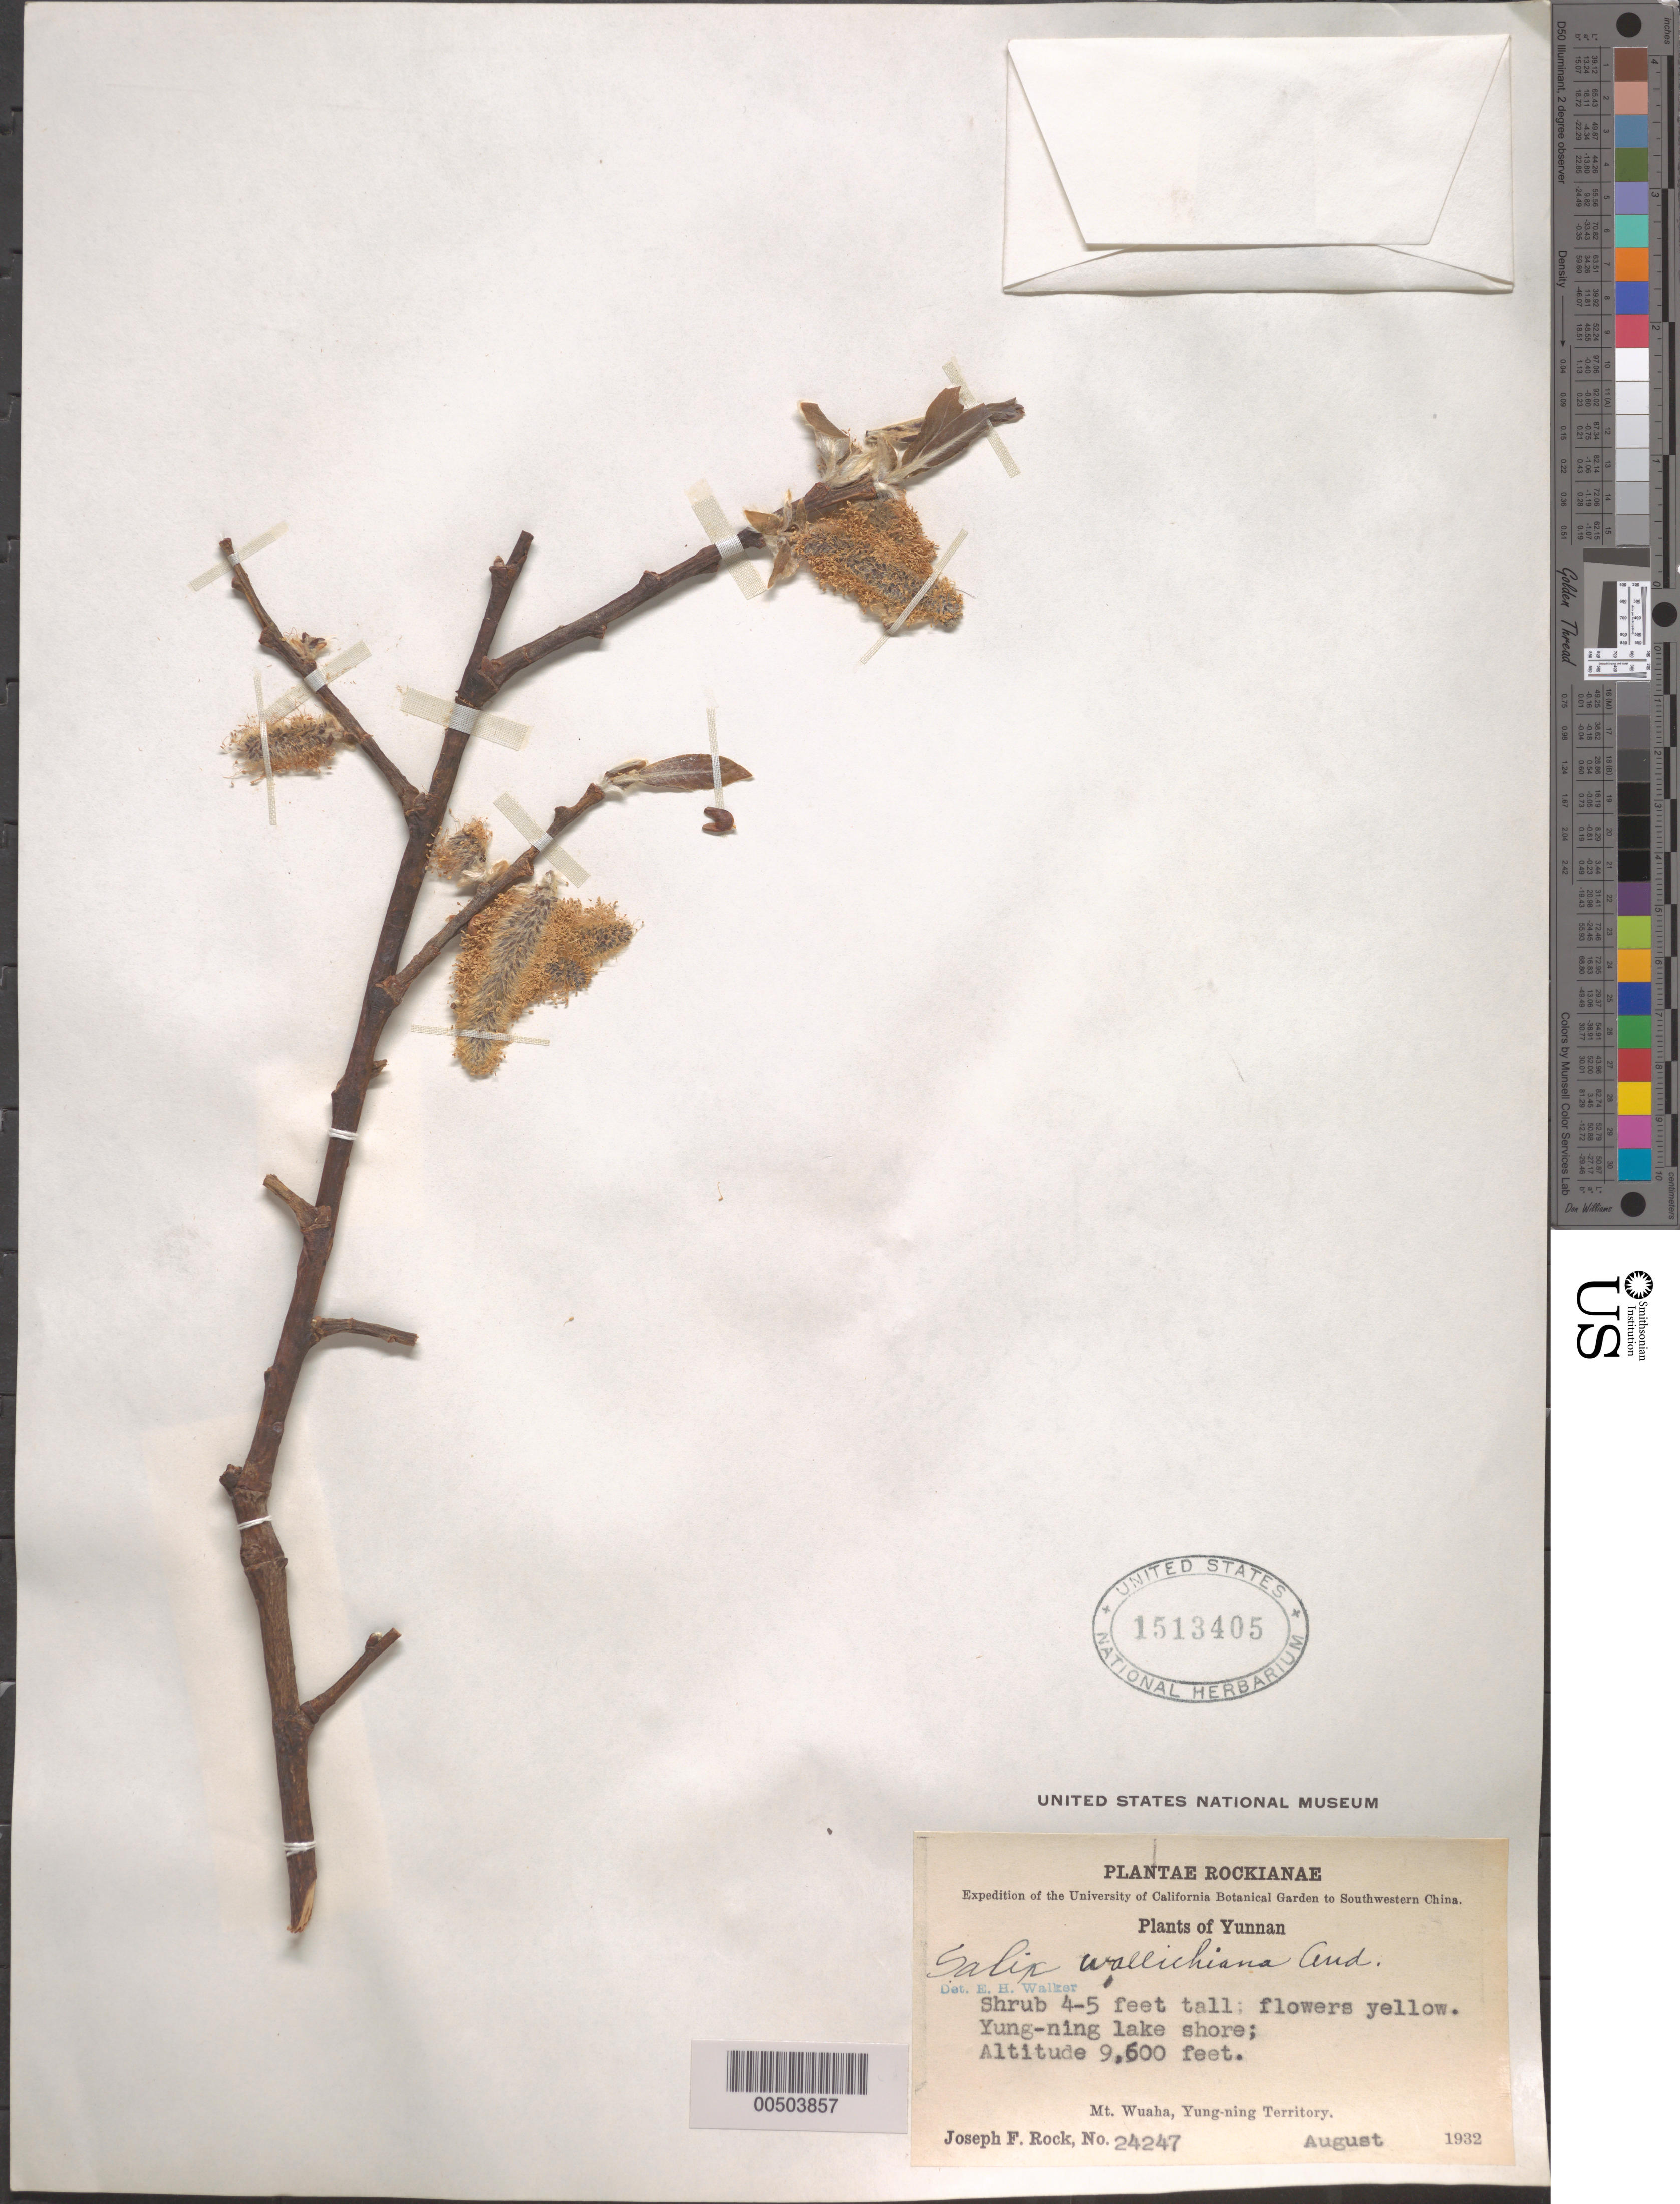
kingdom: Plantae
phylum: Tracheophyta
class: Magnoliopsida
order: Malpighiales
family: Salicaceae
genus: Salix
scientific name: Salix wallichiana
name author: Andersson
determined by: Walker, E. H.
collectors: J. F. Rock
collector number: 24247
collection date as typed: Aug 1932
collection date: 1932-08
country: China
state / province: Yunnan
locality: Mt. Wuaha, Yung-ning Territory. Yung-ning lake shore.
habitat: Shrub 4-5 ft. tall; flowers yellow.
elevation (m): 2926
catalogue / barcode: US 1513405